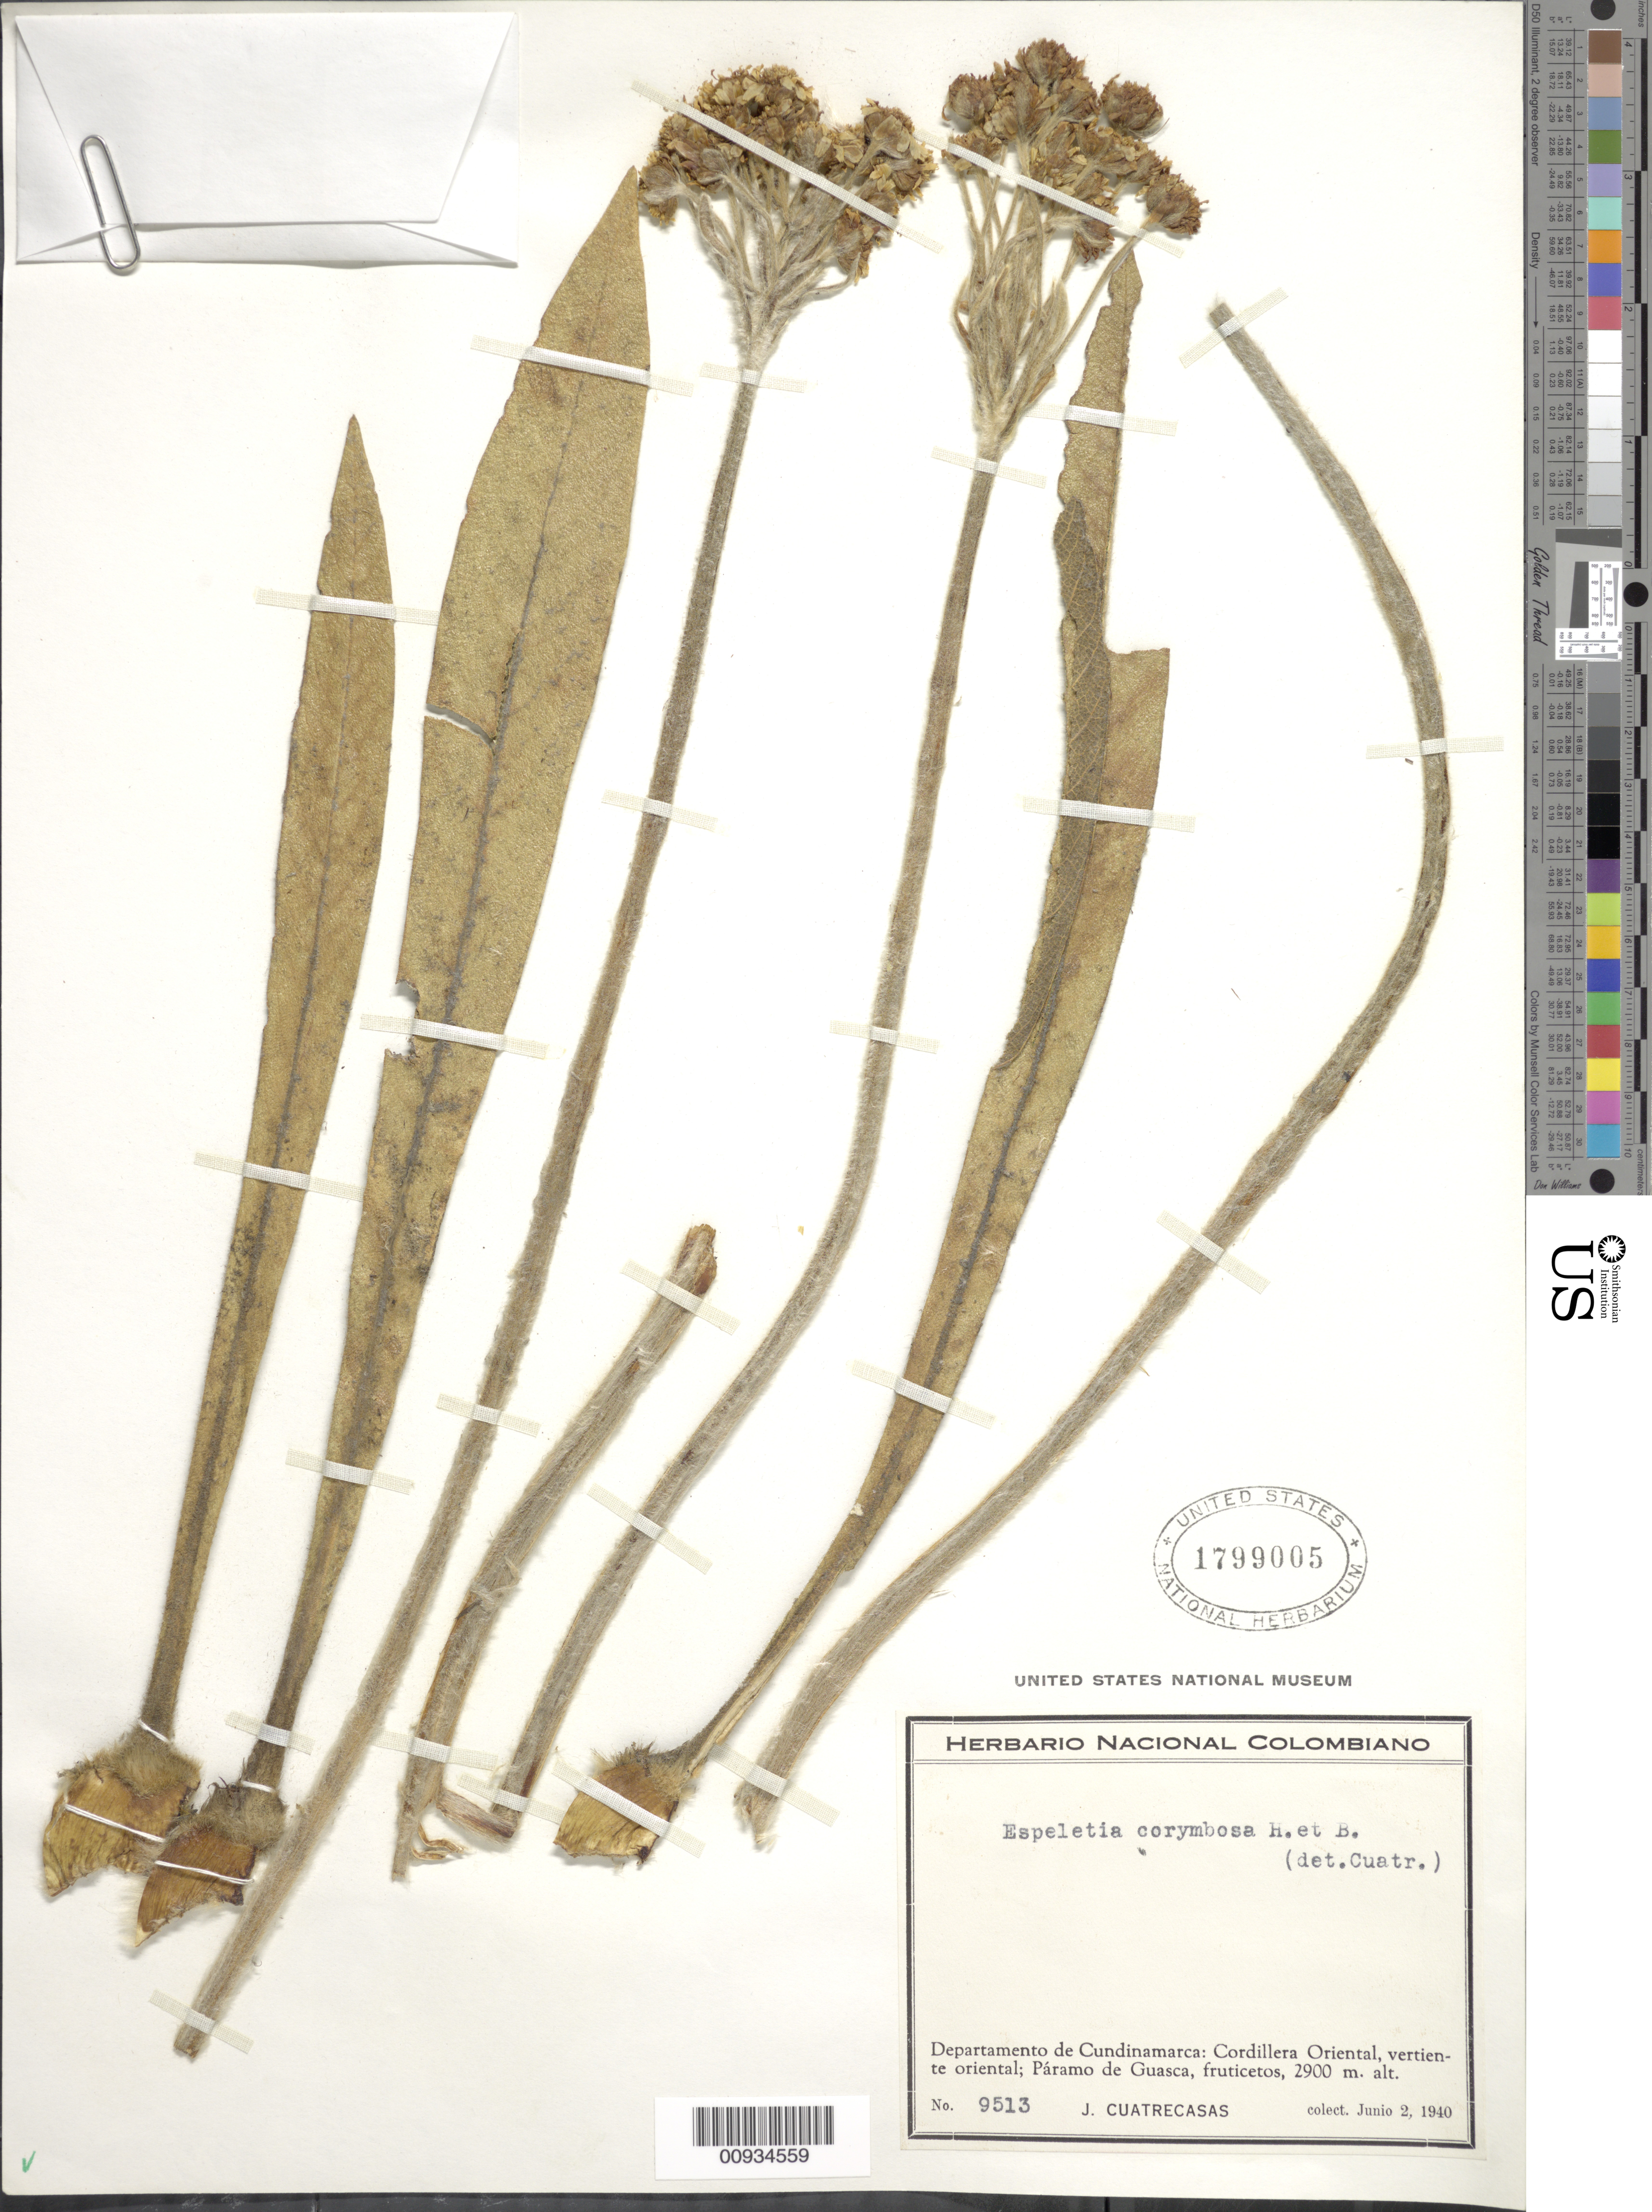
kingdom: Plantae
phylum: Tracheophyta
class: Magnoliopsida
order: Asterales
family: Asteraceae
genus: Espeletiopsis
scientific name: Espeletiopsis corymbosa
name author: (Humb. & Bonpl.) Cuatrec.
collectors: J. Cuatrecasas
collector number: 9513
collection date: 1940-06-02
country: Colombia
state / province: Cundinamarca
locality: Páramo de Guasca. Cordillera Oriental, vertiente oriental.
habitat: Fruticetos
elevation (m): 2900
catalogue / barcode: US 1799005